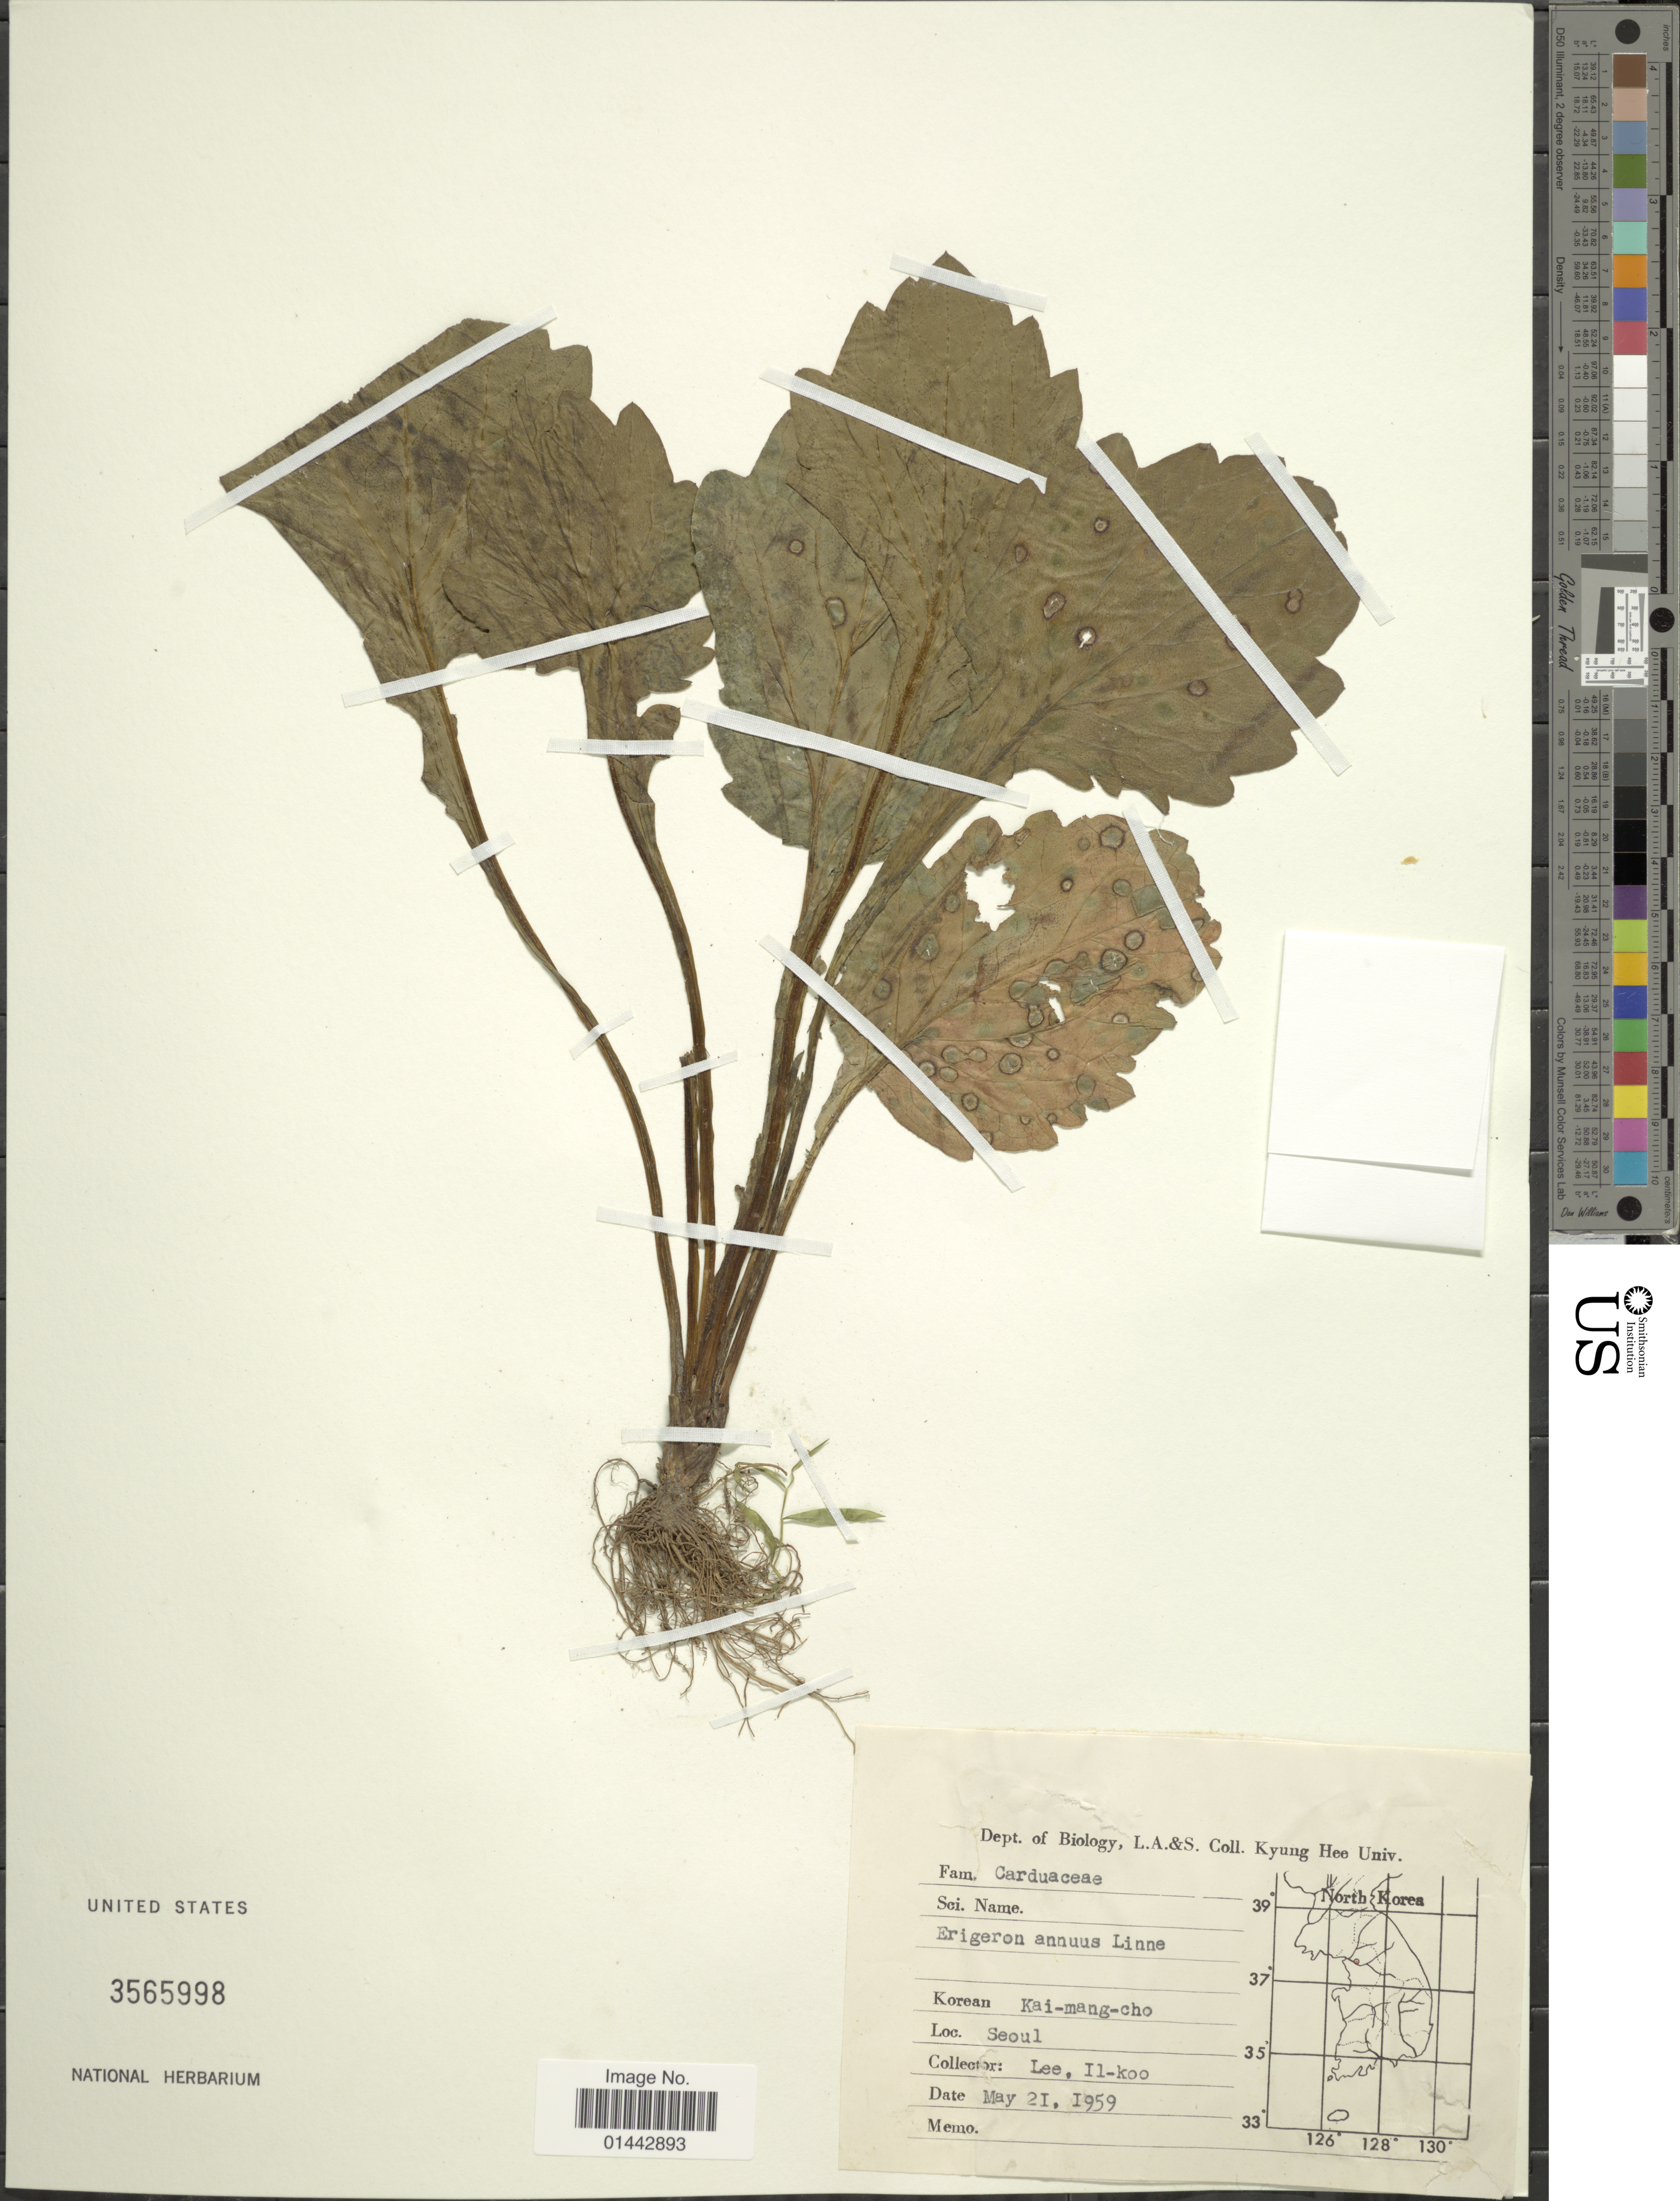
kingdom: Plantae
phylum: Tracheophyta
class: Magnoliopsida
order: Asterales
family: Asteraceae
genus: Erigeron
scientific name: Erigeron annuus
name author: (L.) Pers.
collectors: I. Lee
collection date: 1959-05-21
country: South Korea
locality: Seoul.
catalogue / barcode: US 3565998